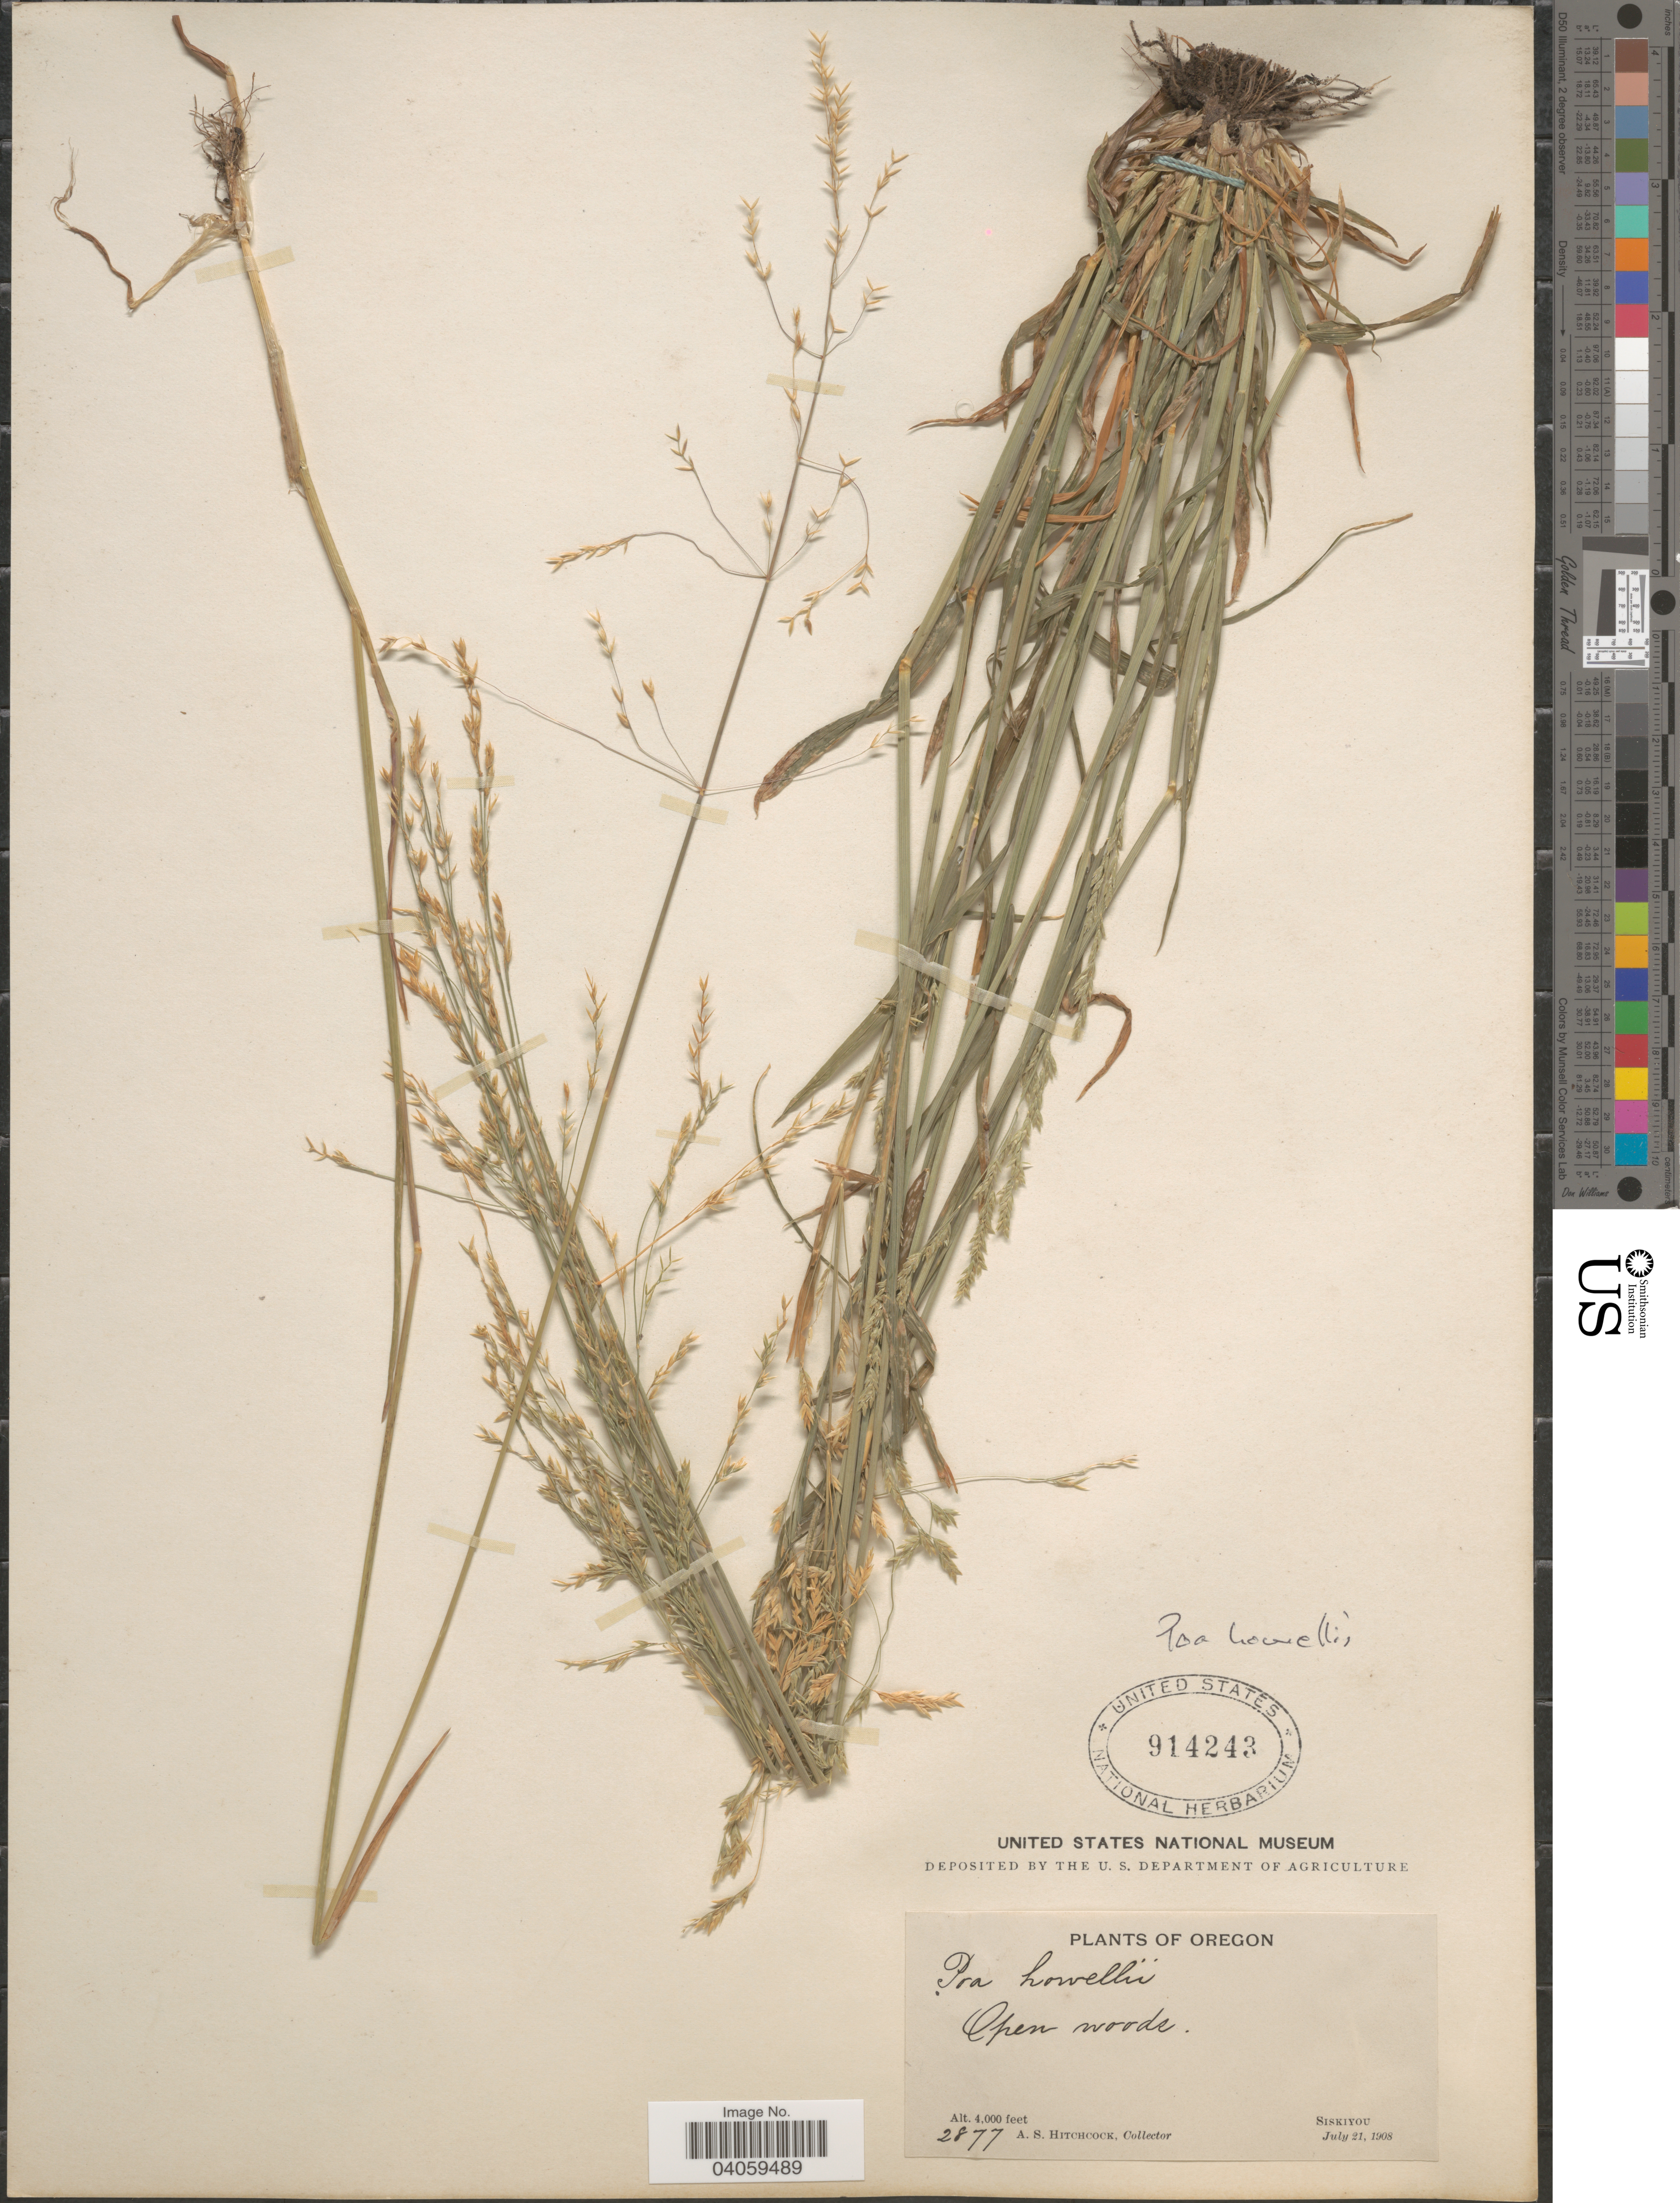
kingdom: Plantae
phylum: Tracheophyta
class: Liliopsida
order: Poales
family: Poaceae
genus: Poa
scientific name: Poa howellii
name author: Vasey & Scribn.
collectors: A. S. Hitchcock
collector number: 2877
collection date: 1908-07-21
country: United States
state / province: Oregon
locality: Siskiyou.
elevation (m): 1219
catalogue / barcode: US 914243